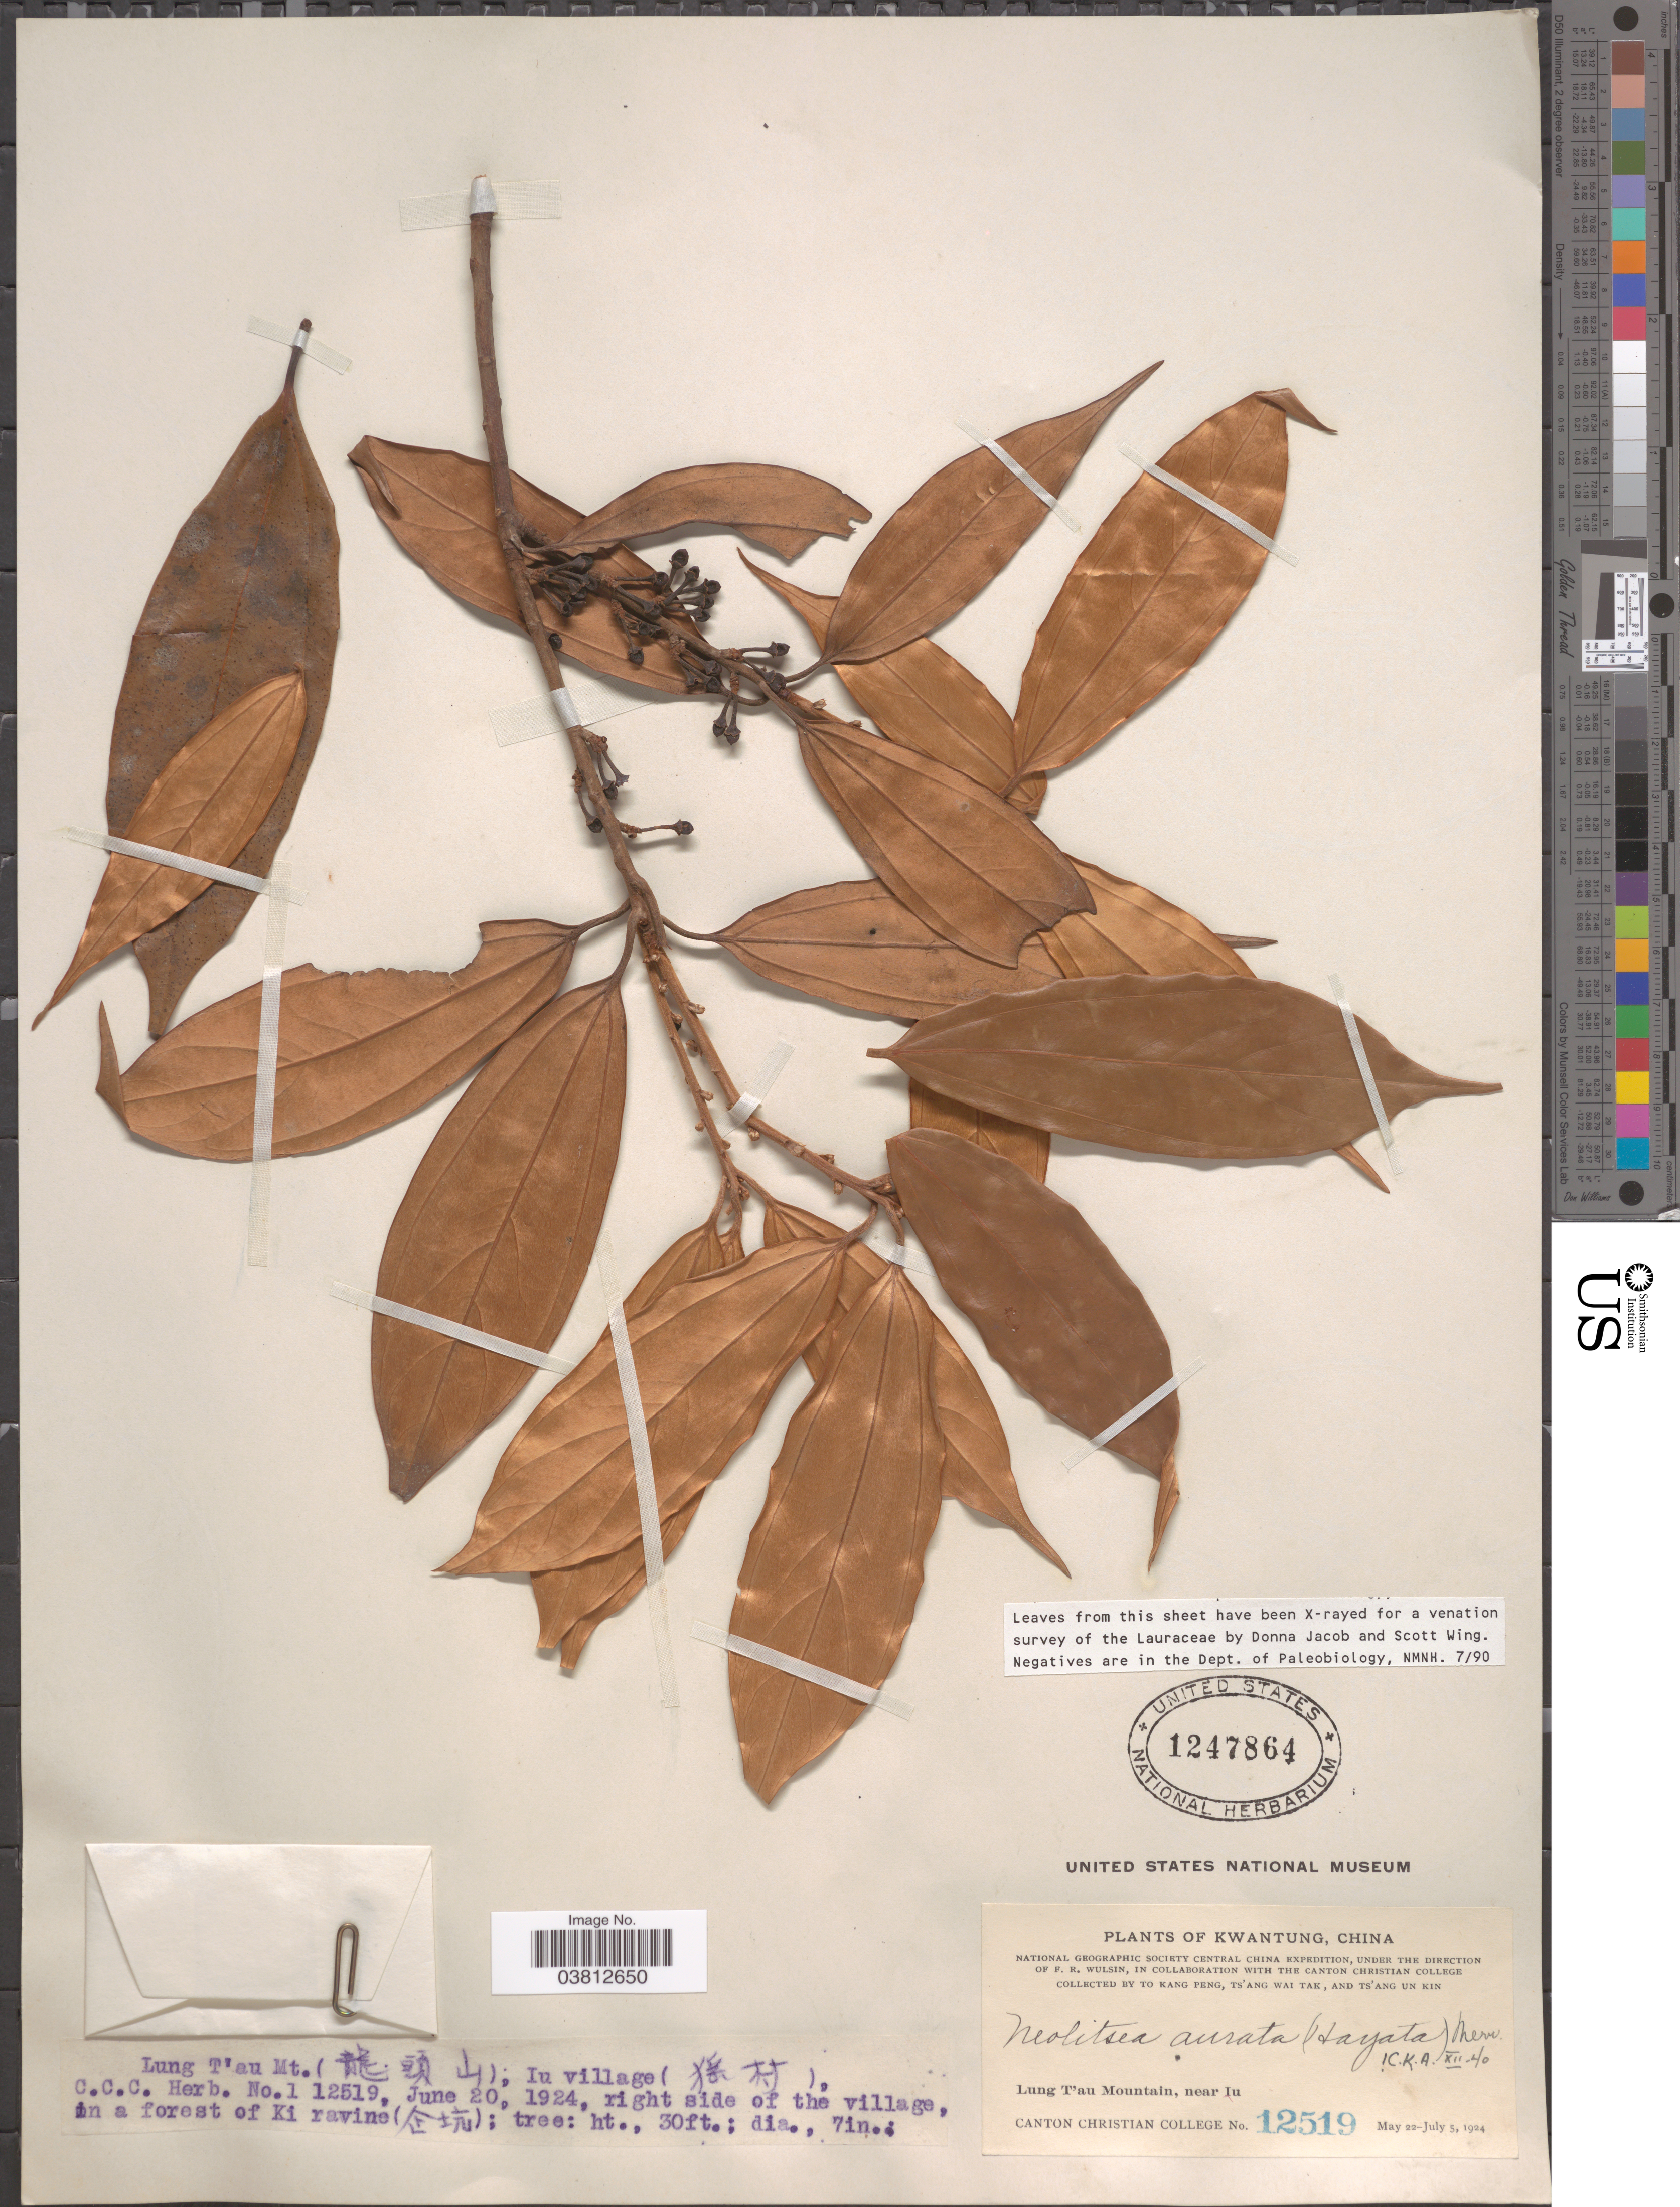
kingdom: Plantae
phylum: Tracheophyta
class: Magnoliopsida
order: Laurales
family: Lauraceae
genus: Neolitsea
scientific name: Neolitsea aurata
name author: (Hayata) Koidz.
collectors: T. K. Peng, W. T. Tsang & Ts' Ang Un Kin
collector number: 12519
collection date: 1924-06-20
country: China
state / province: Guangdong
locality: Kwangtung. Lung T'au Mountain, near Iu.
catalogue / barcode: US 1247864